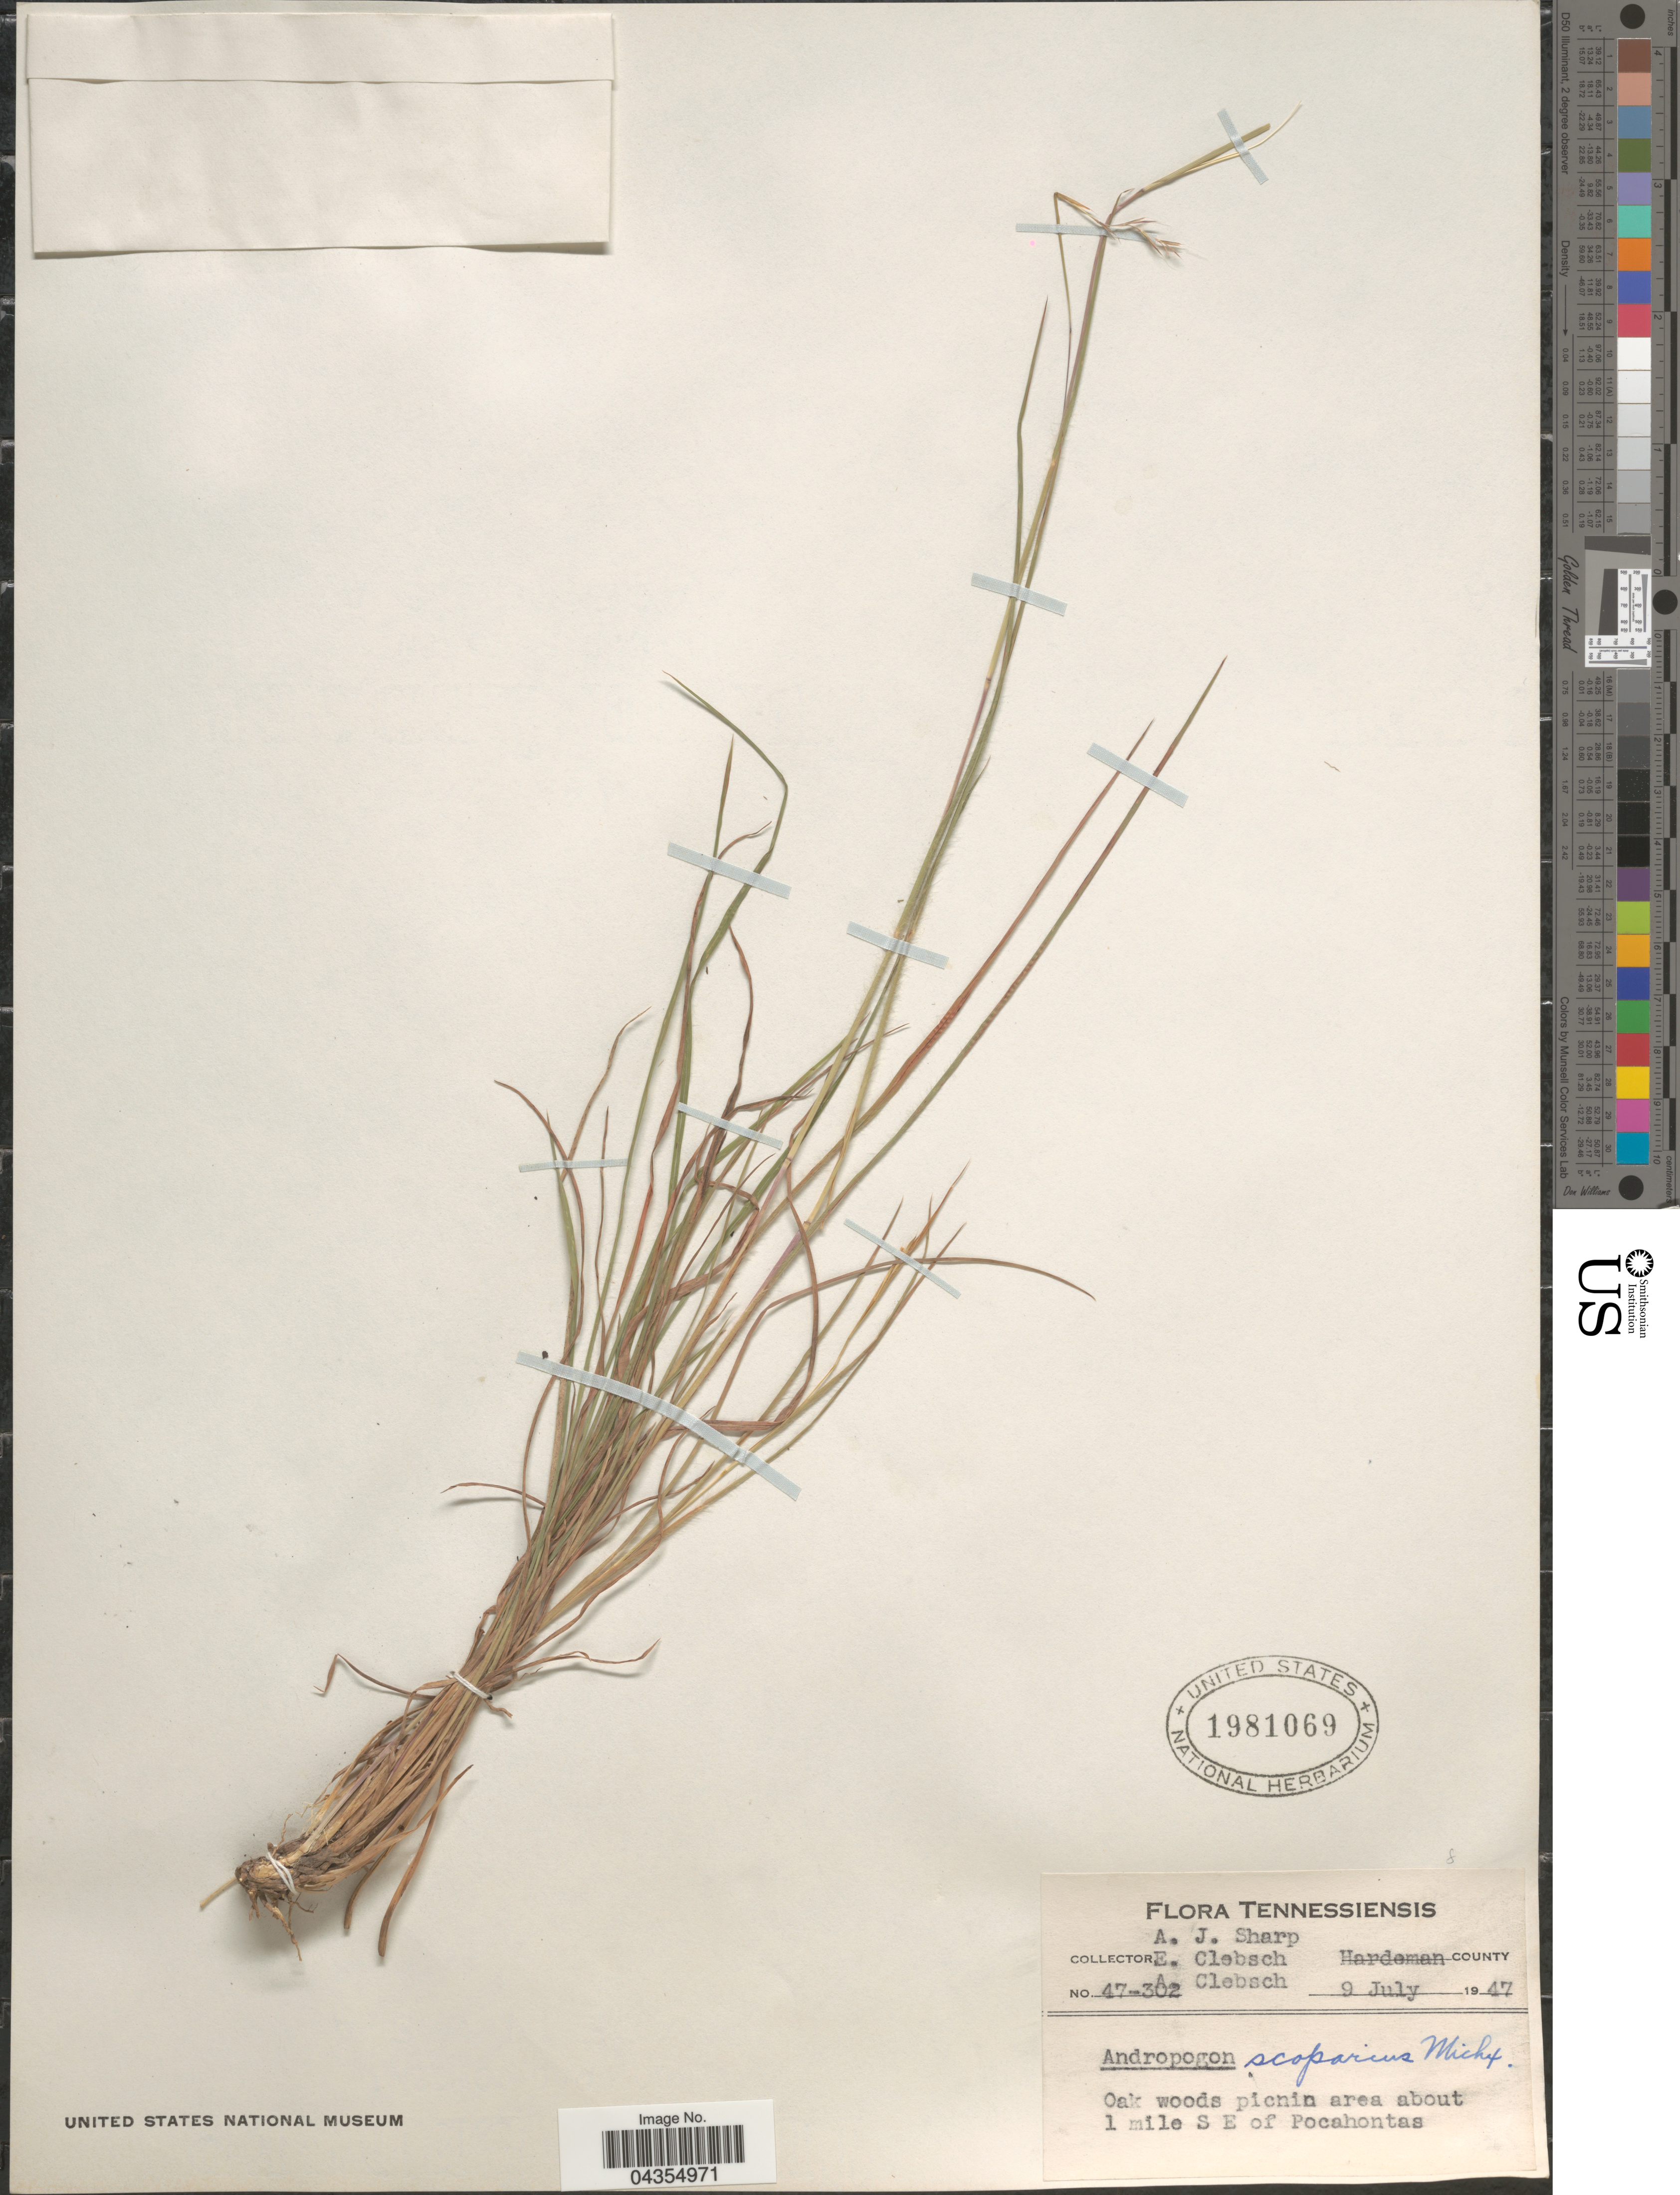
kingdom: Plantae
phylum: Tracheophyta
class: Liliopsida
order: Poales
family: Poaceae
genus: Schizachyrium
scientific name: Schizachyrium sanguineum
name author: (Retz.) Alston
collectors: A. J. Sharp, E. Clebsch & A. Clebsch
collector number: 47-302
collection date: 1947-07-09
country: United States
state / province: Tennessee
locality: Hardeman County. Oak woods picnic area about 1 mile S E of Pocahontas.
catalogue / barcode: US 1981069